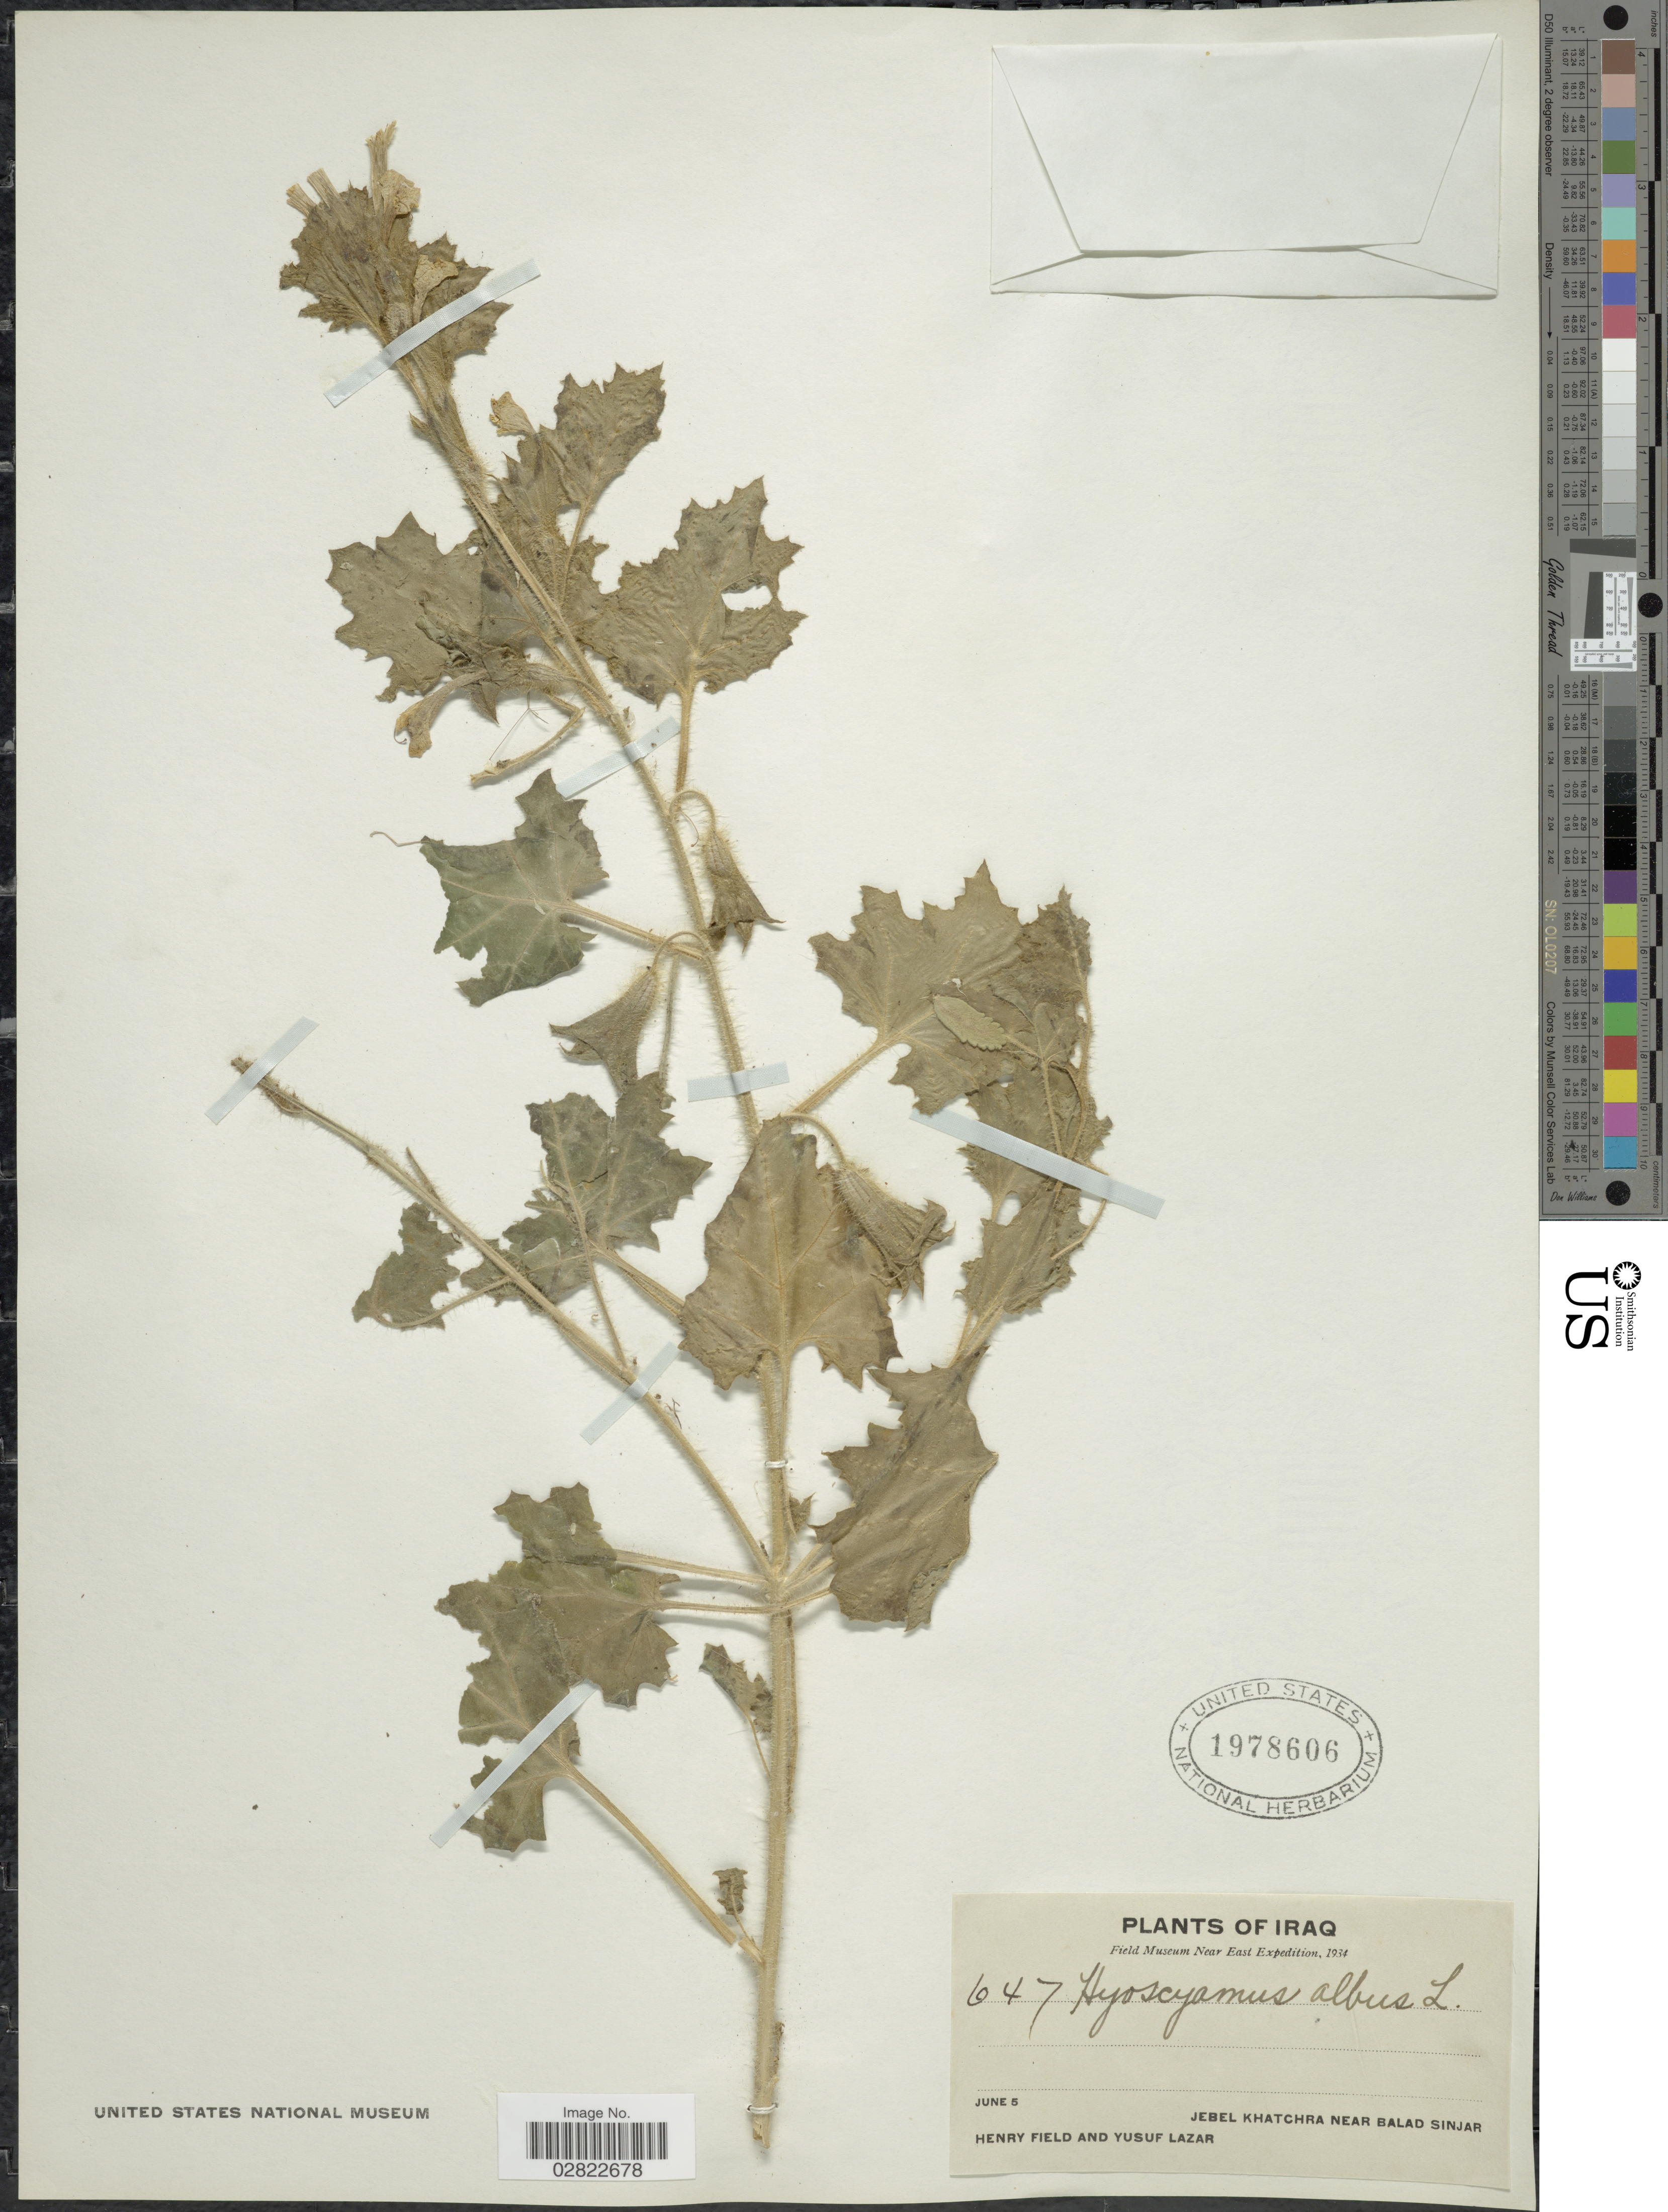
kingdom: Plantae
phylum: Tracheophyta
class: Magnoliopsida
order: Solanales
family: Solanaceae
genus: Hyoscyamus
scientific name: Hyoscyamus albus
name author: L.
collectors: H. Field & Y. Lazar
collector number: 647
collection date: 1934-06-05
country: Iraq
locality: Jebel Khatchra near Balad Sinjar.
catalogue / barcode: US 1978606